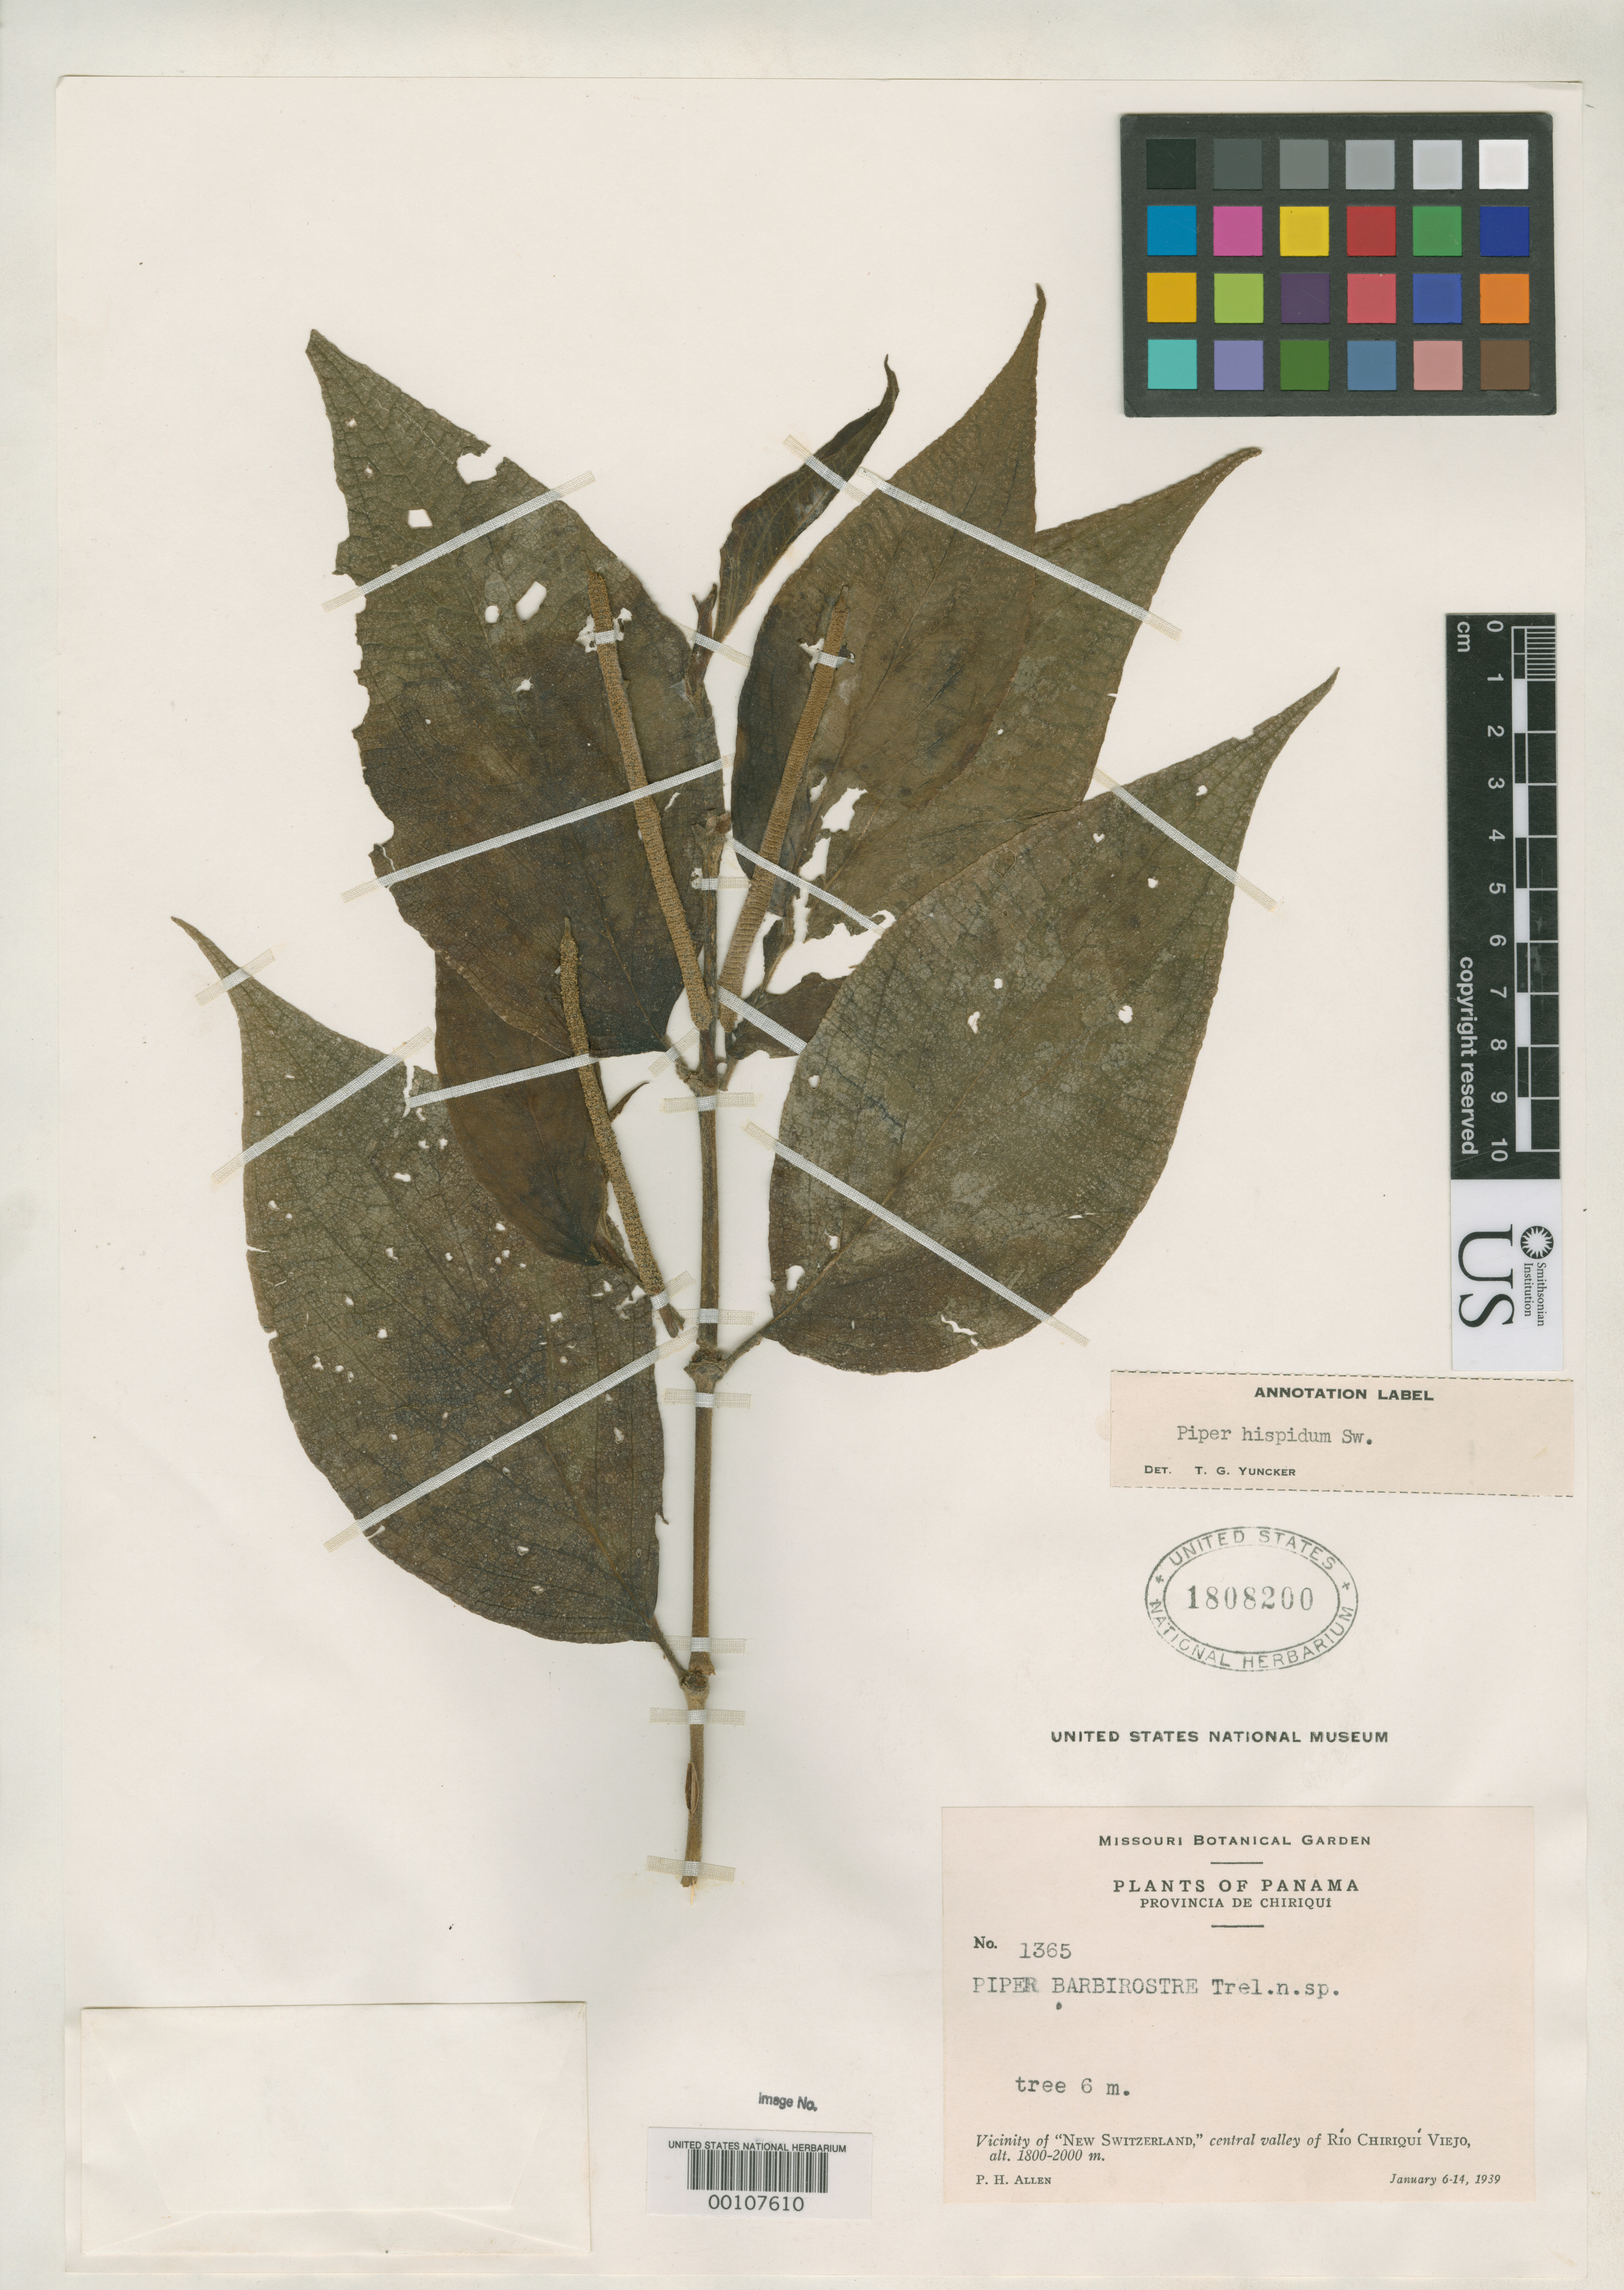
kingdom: Plantae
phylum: Tracheophyta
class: Magnoliopsida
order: Piperales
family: Piperaceae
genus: Piper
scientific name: Piper barbirostre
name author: Trel. in Woodson & Schery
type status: Isotype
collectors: P. H. Allen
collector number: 1365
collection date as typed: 06 Jan 1939 to 14 Jan 1939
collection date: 1939-01-06/1939-01-14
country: Panama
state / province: Chiriquí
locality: Vicinity of "New Switzerland", Central Valley of Chiriqui Viejo.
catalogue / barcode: US 1808200